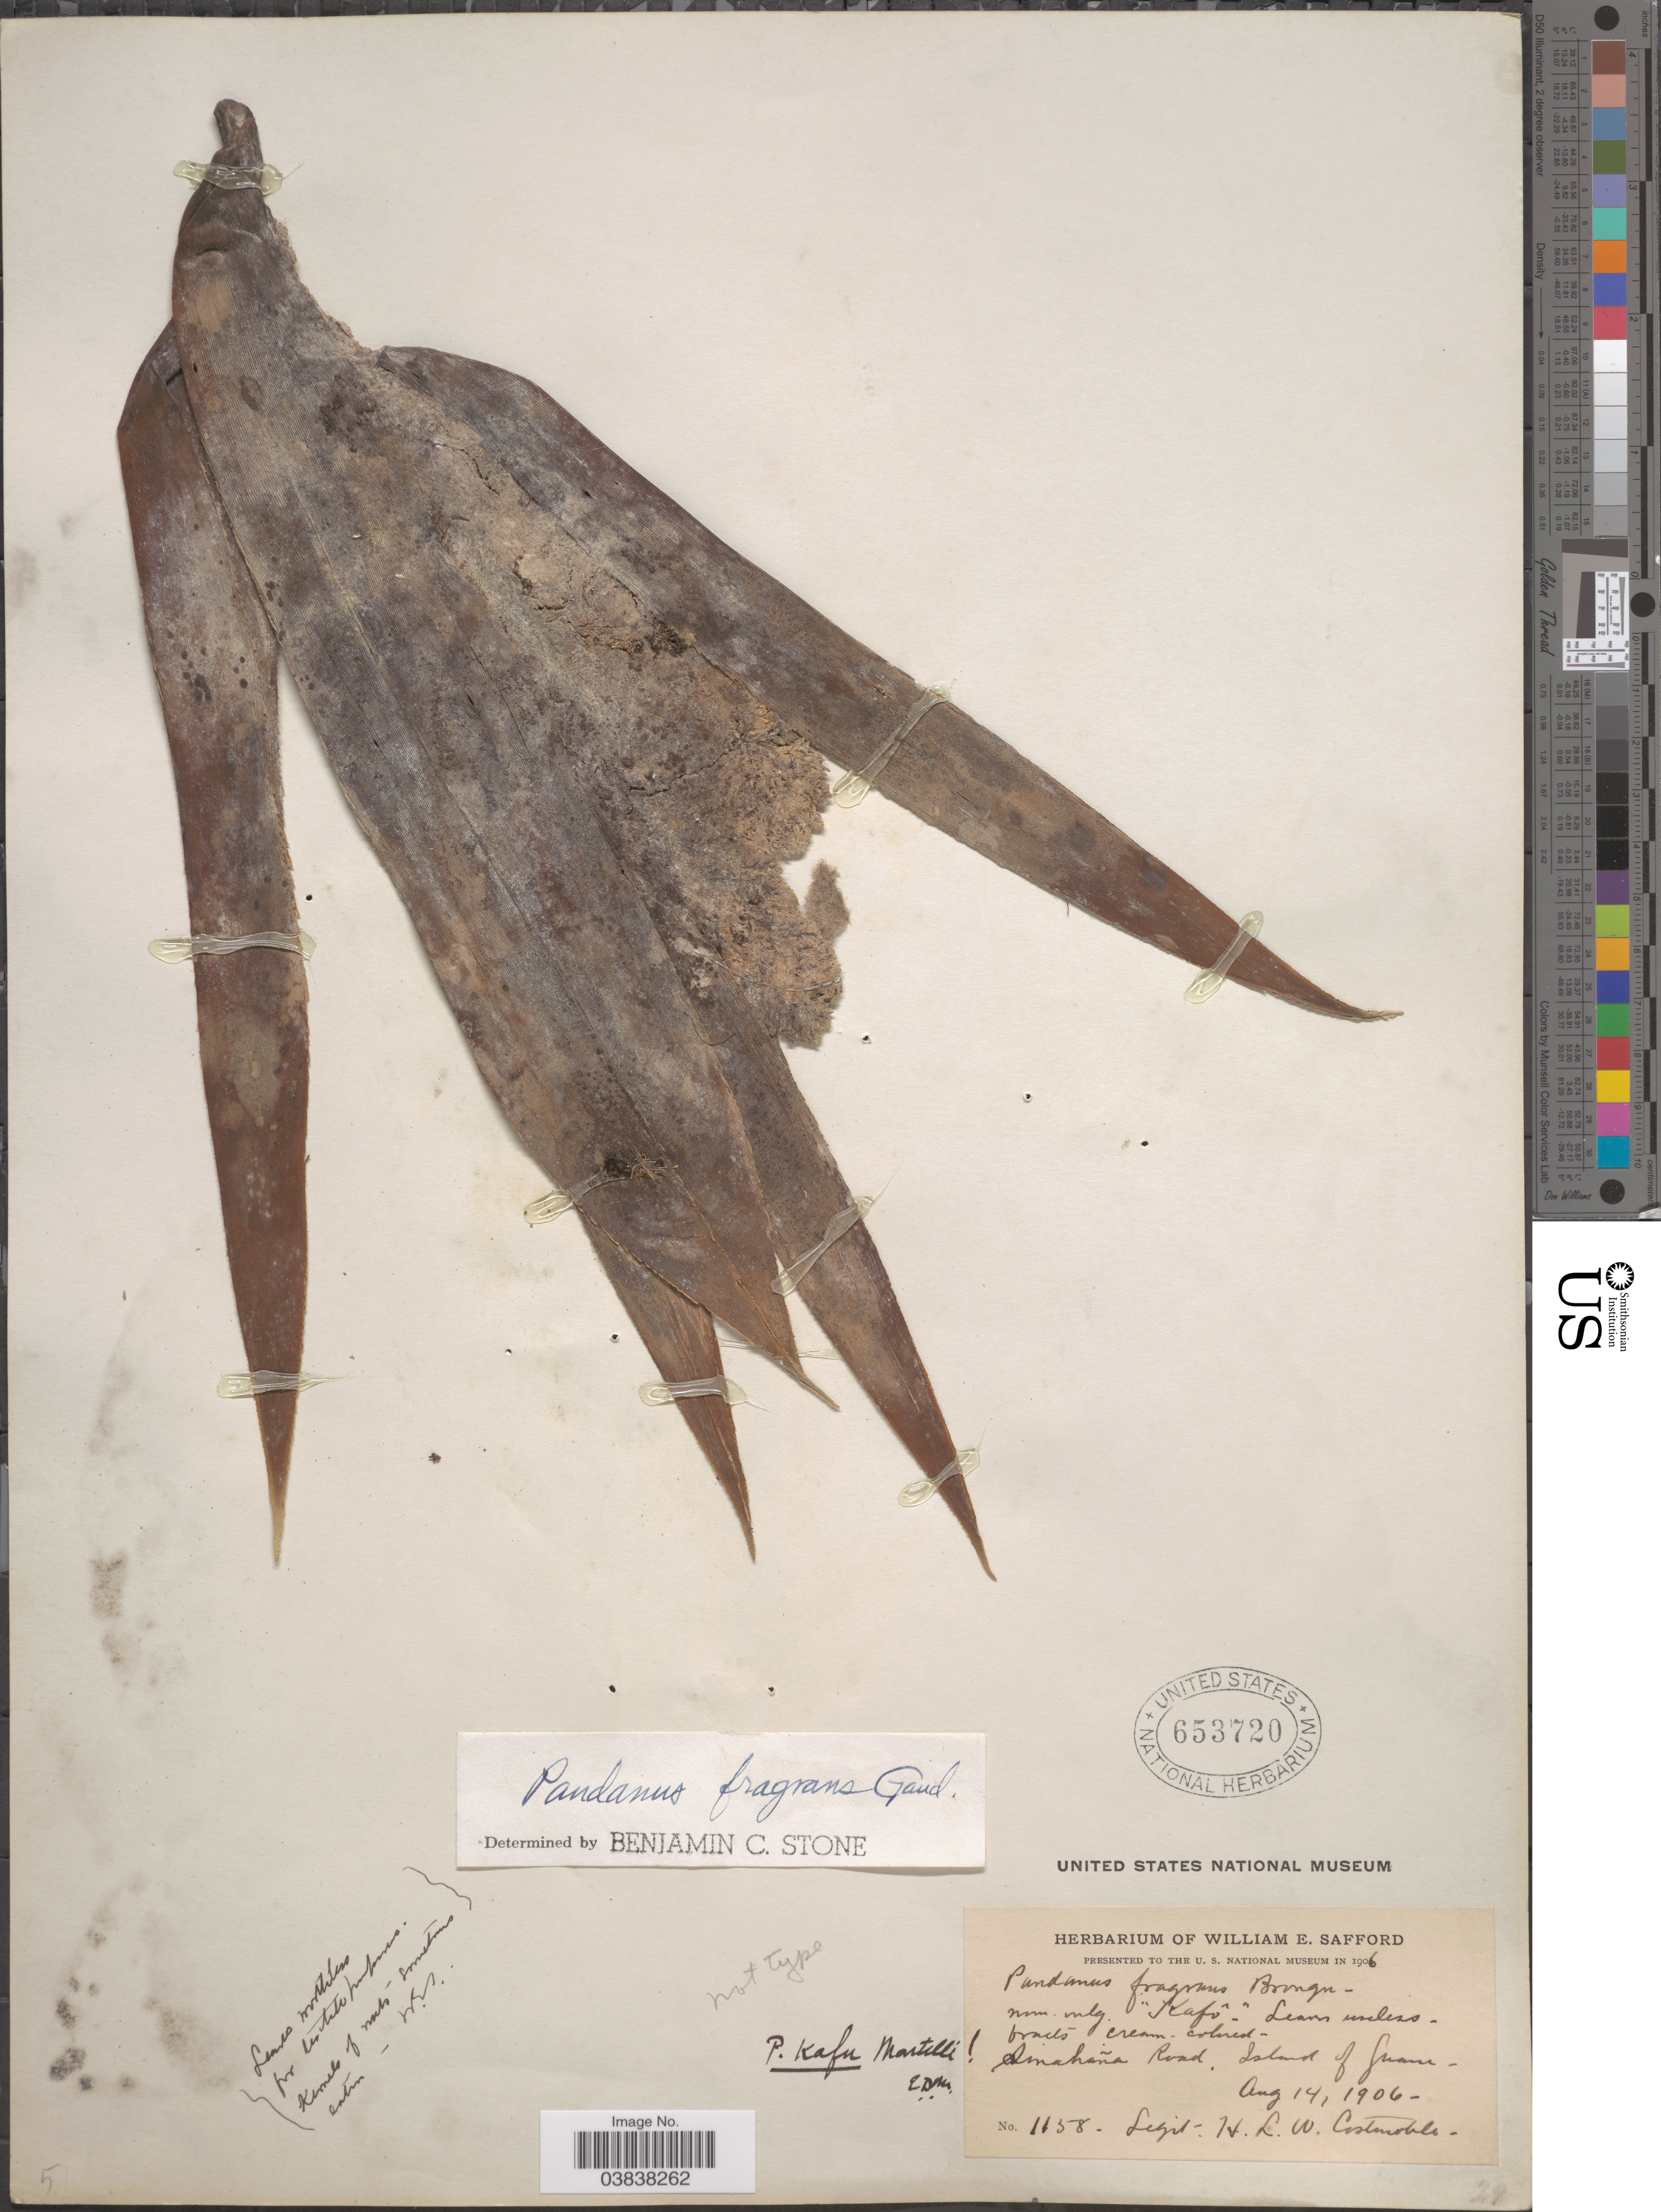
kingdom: Plantae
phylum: Tracheophyta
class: Liliopsida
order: Pandanales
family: Pandanaceae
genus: Pandanus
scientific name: Pandanus kafu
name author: Martelli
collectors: H. Costenoble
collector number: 1158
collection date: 1906-08-14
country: Guam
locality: Amahaña Road, Island of Guam.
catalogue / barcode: US 653720